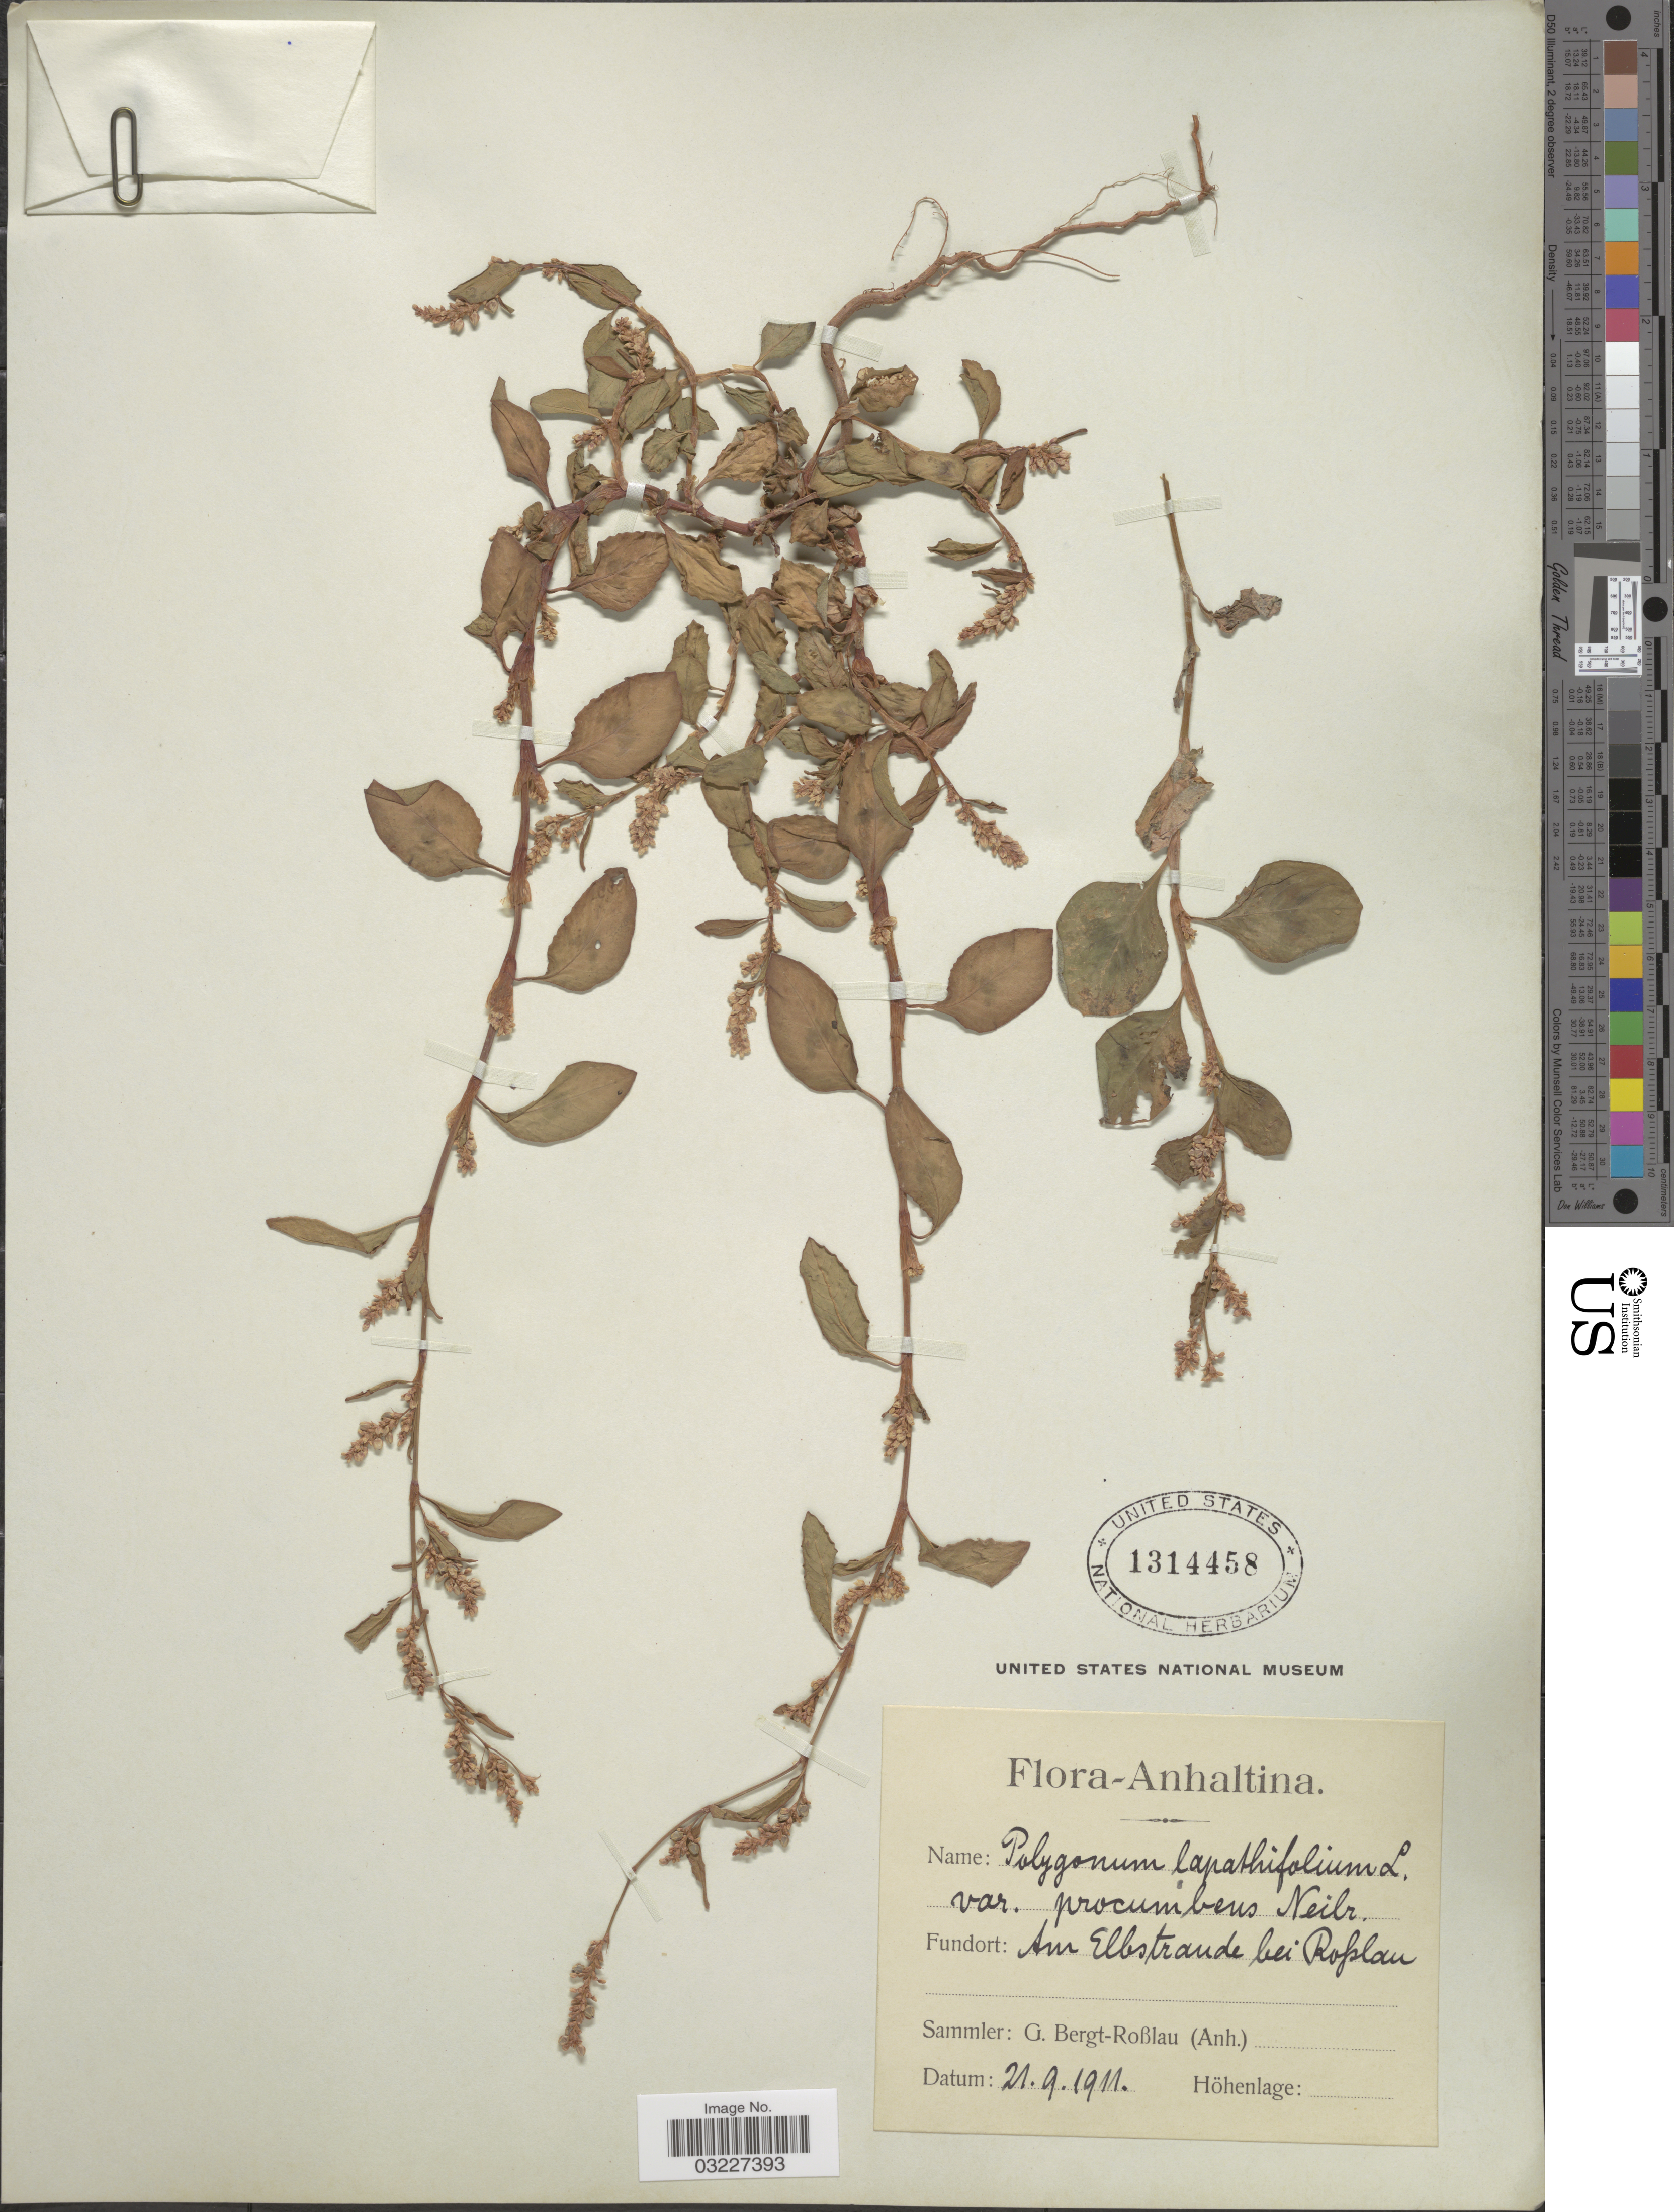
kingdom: Plantae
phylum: Tracheophyta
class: Magnoliopsida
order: Caryophyllales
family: Polygonaceae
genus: Polygonum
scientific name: Polygonum lapathifolium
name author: L.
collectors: G. Bergt-Roβlau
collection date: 1911-09-21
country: Germany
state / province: Sachsen-Anhalt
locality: Anhaltina. Am Elbstrande bei Roßlau [interpreted].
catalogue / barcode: US 1314458